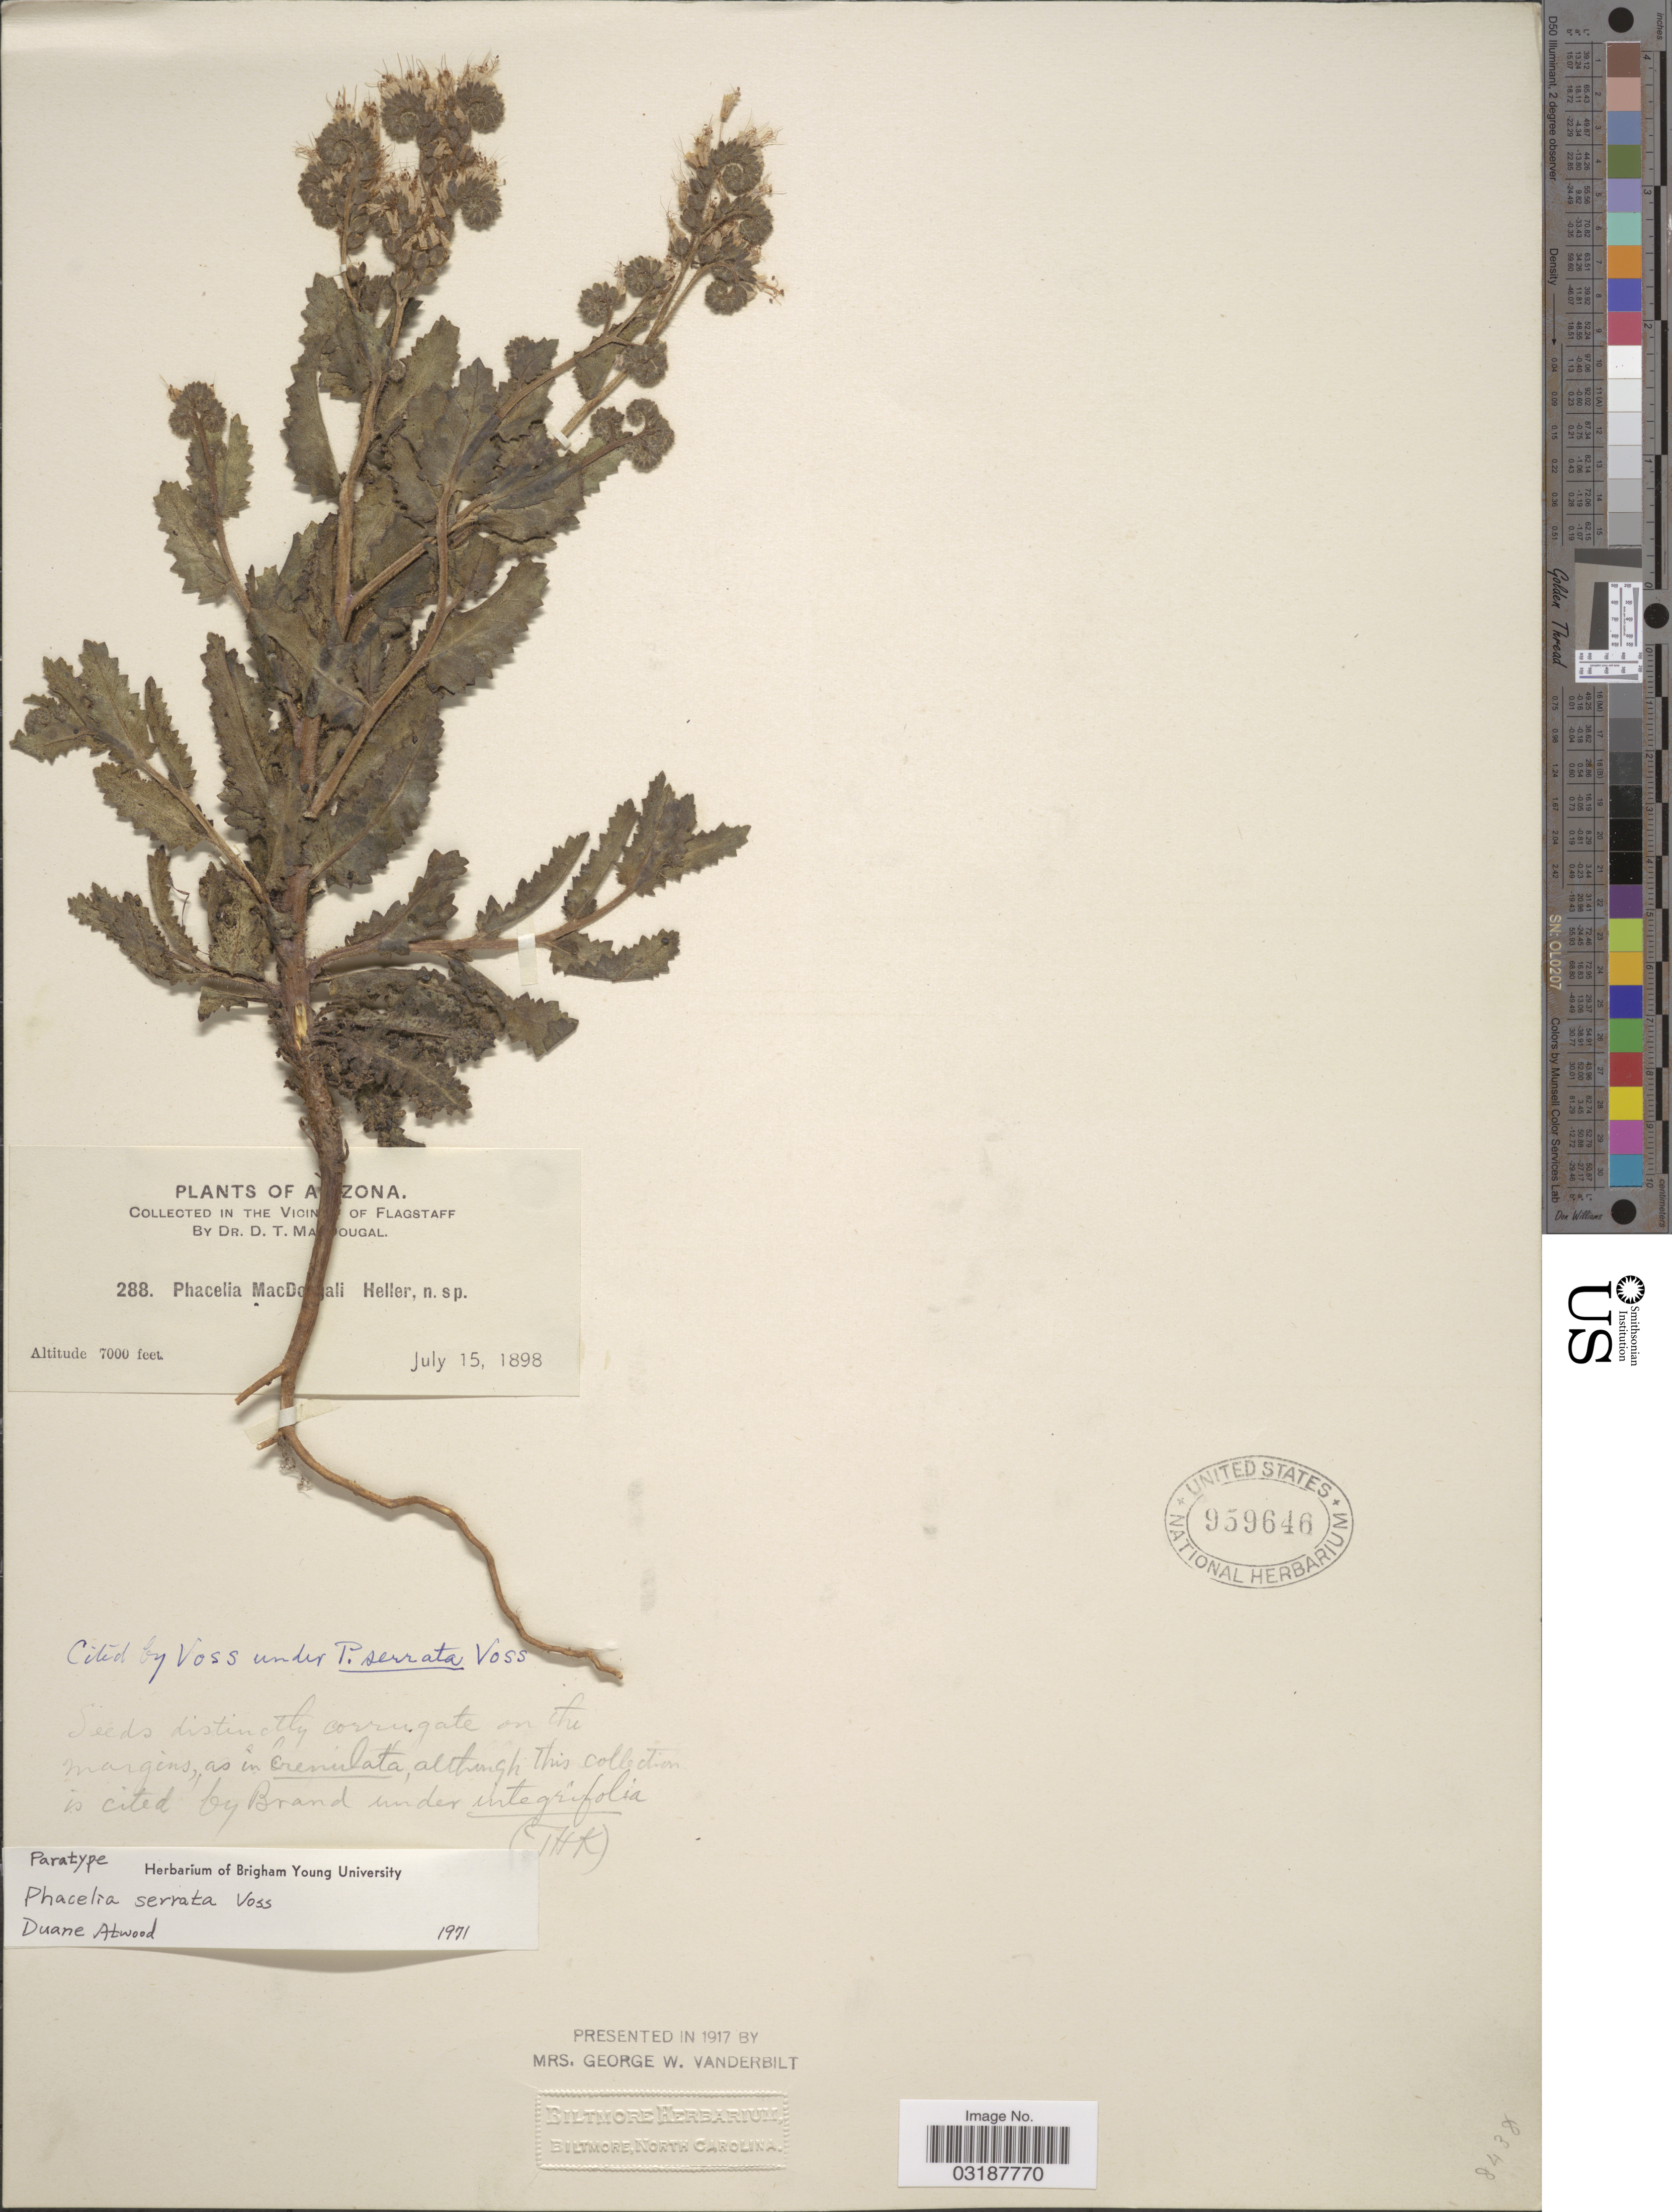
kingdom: Plantae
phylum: Tracheophyta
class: Magnoliopsida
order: Boraginales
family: Hydrophyllaceae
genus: Phacelia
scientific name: Phacelia serrata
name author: J.W. Voss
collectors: D. T. MacDougal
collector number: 288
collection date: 1898-07-15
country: United States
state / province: Arizona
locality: In The Vicinity of Flagstaff.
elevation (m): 2134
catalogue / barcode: US 959646